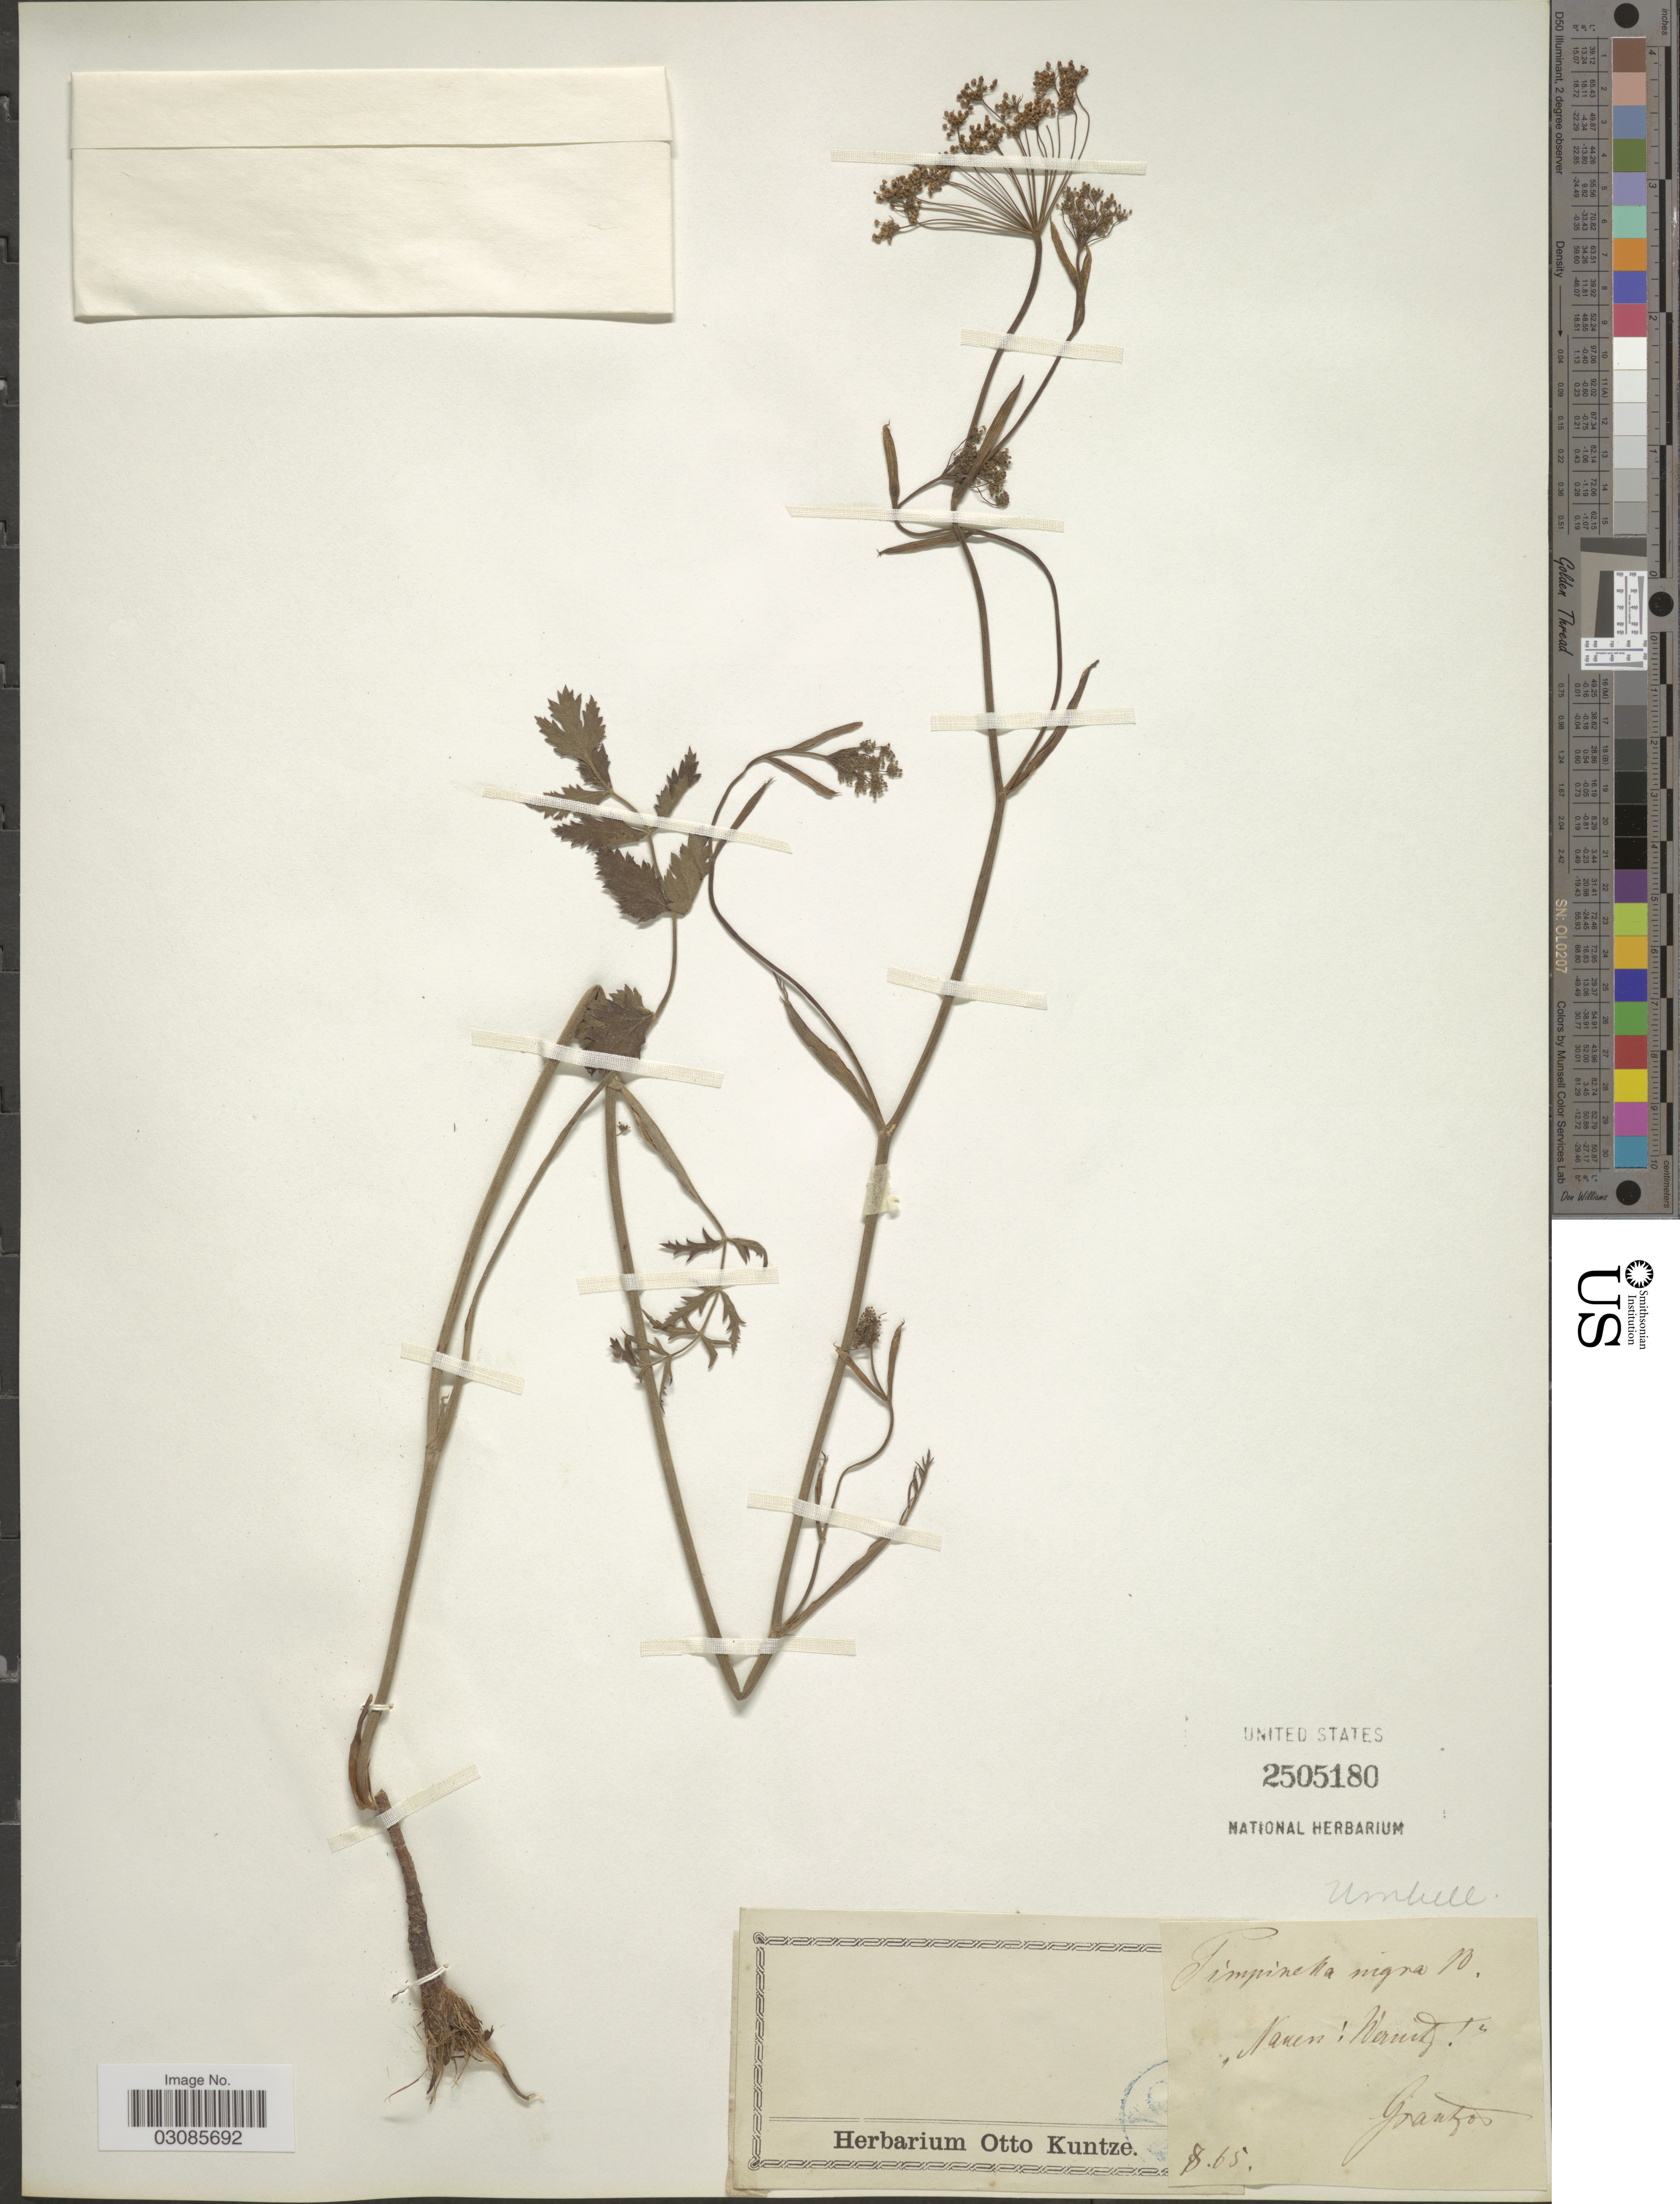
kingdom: Plantae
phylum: Tracheophyta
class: Magnoliopsida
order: Apiales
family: Apiaceae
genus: Pimpinella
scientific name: Pimpinella magna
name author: L.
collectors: Grantzow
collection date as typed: Transcribed d/m/y: /8/65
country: Germany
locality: Nauen: Wernitz.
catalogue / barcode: US 2505180